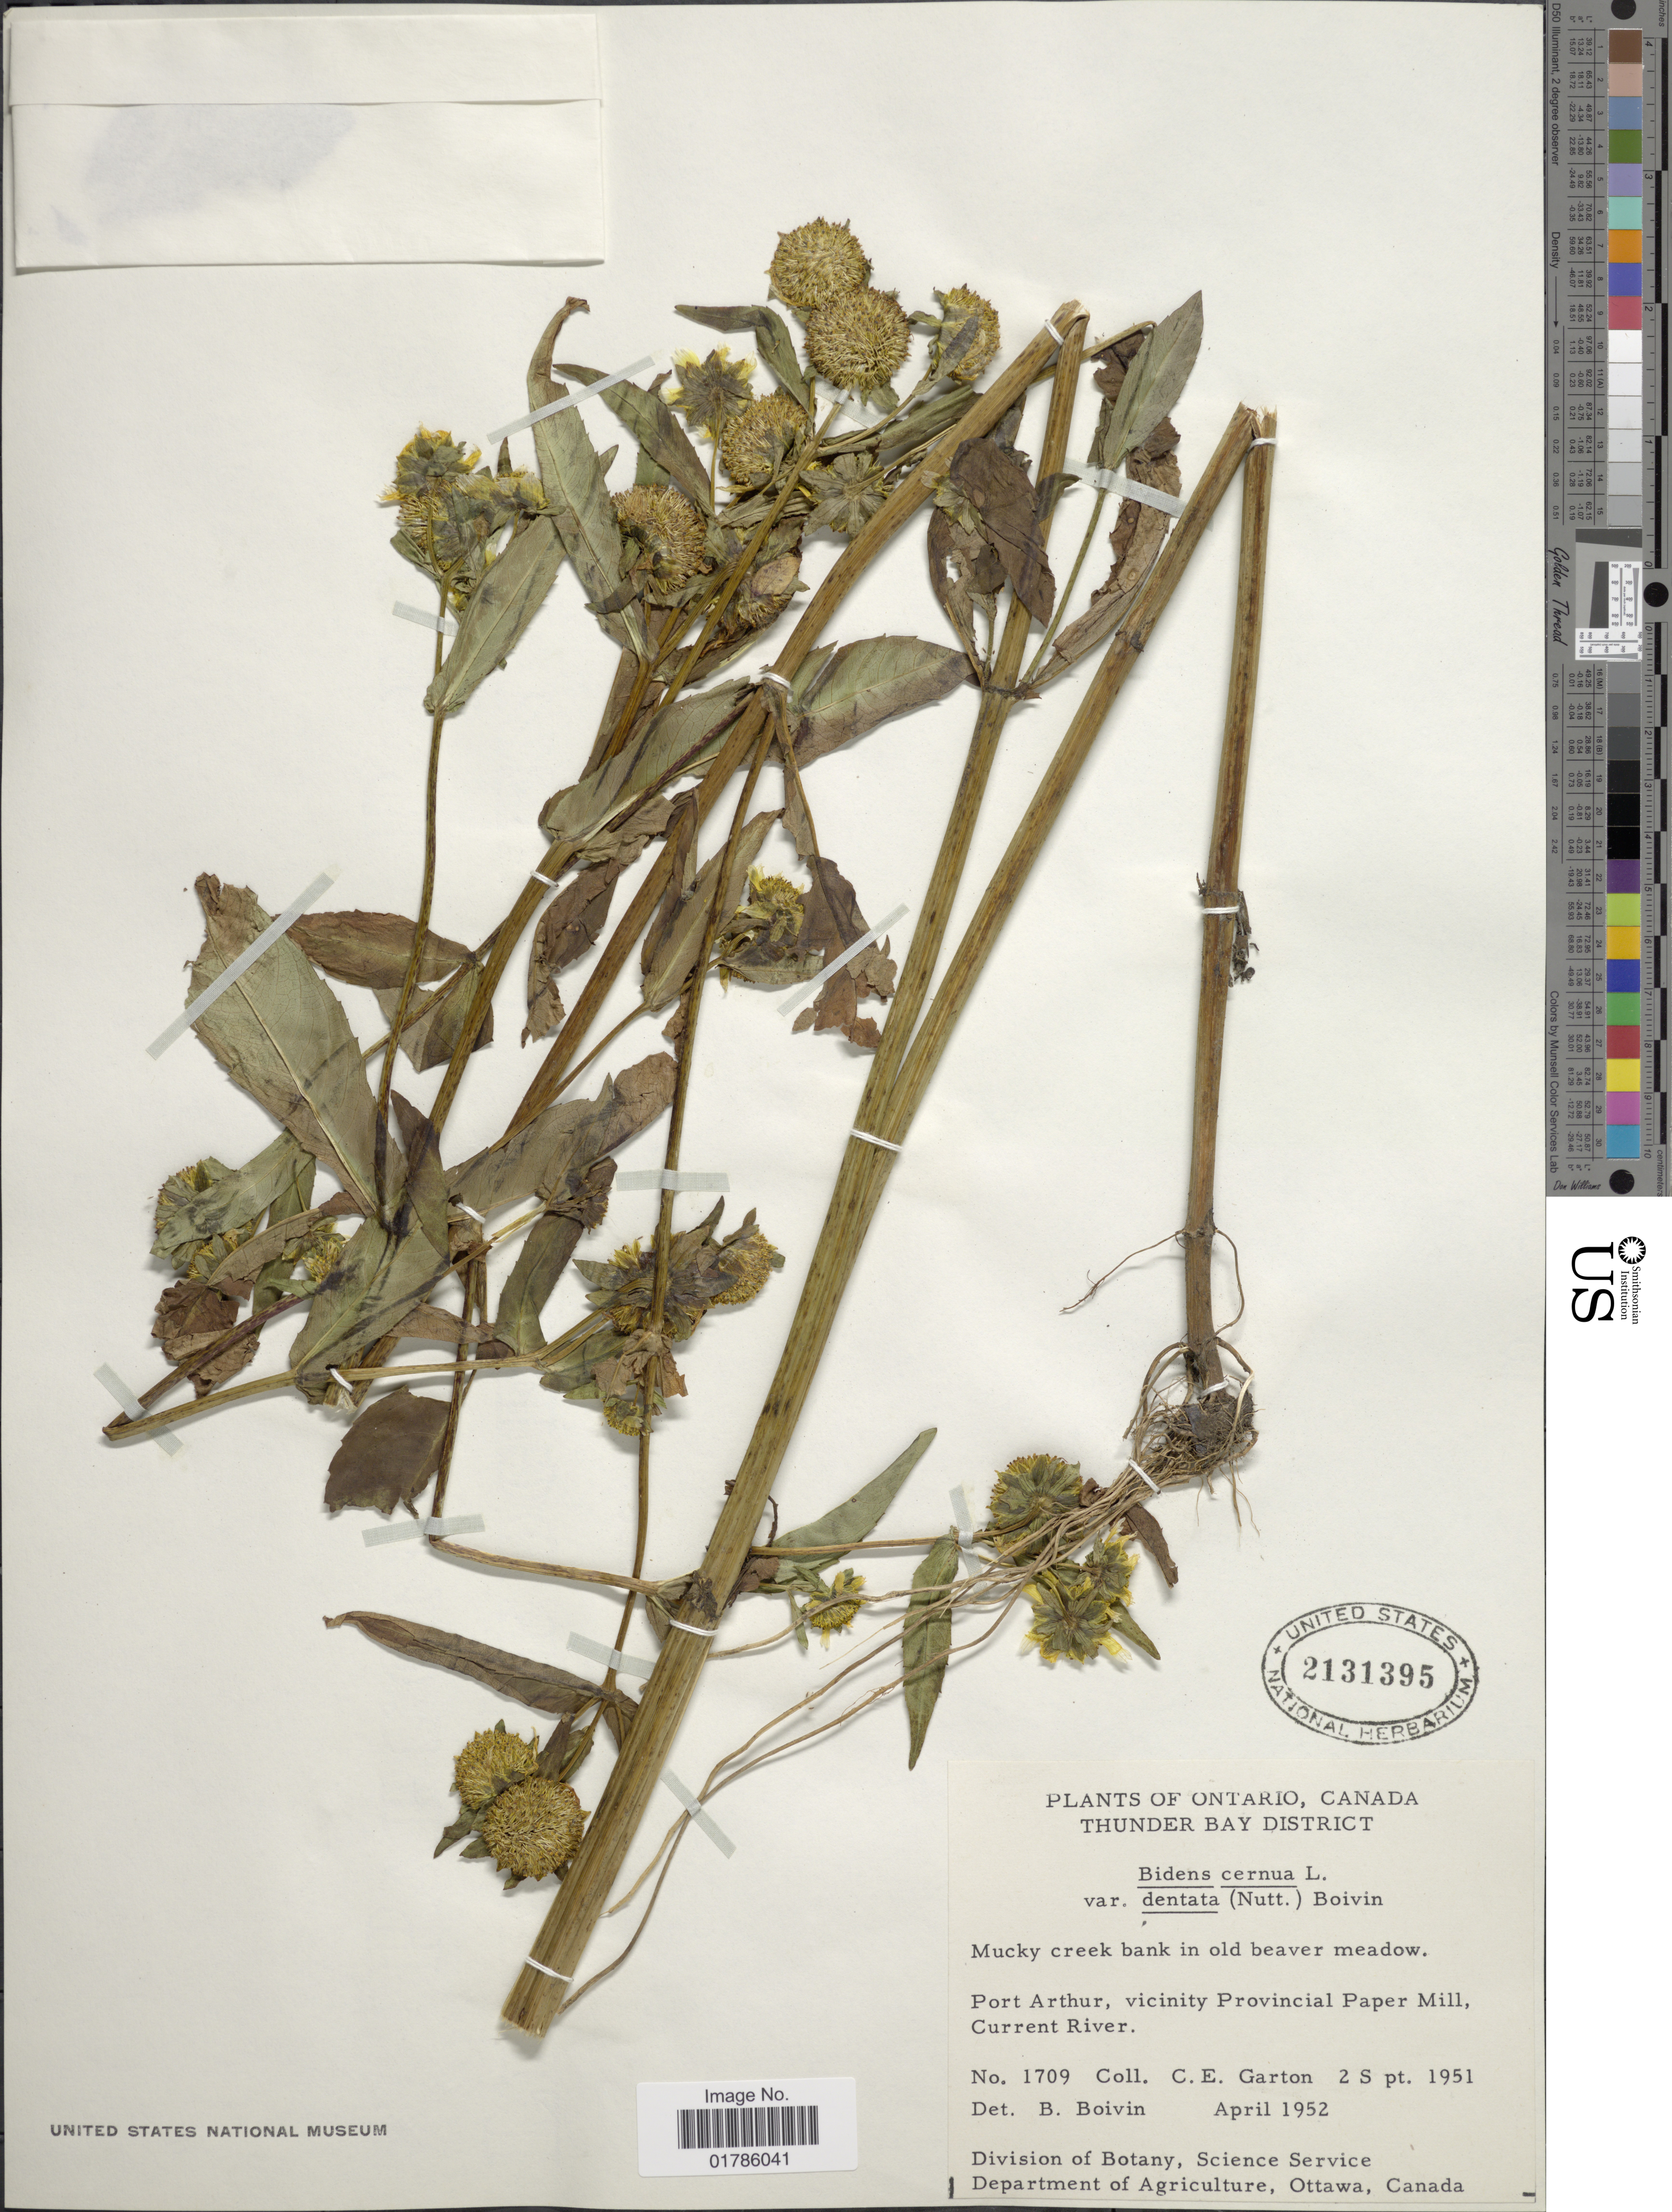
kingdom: Plantae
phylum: Tracheophyta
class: Magnoliopsida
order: Asterales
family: Asteraceae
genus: Bidens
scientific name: Bidens cernua var. dentata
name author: (Nutt.) B. Boivin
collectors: C. E. Garton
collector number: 1709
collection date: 1951-09-02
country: Canada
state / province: Ontario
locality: Thunder Bay District, Porth Arthur, vicinity Provincial Paper Mill, Current River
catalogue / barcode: US 2131395